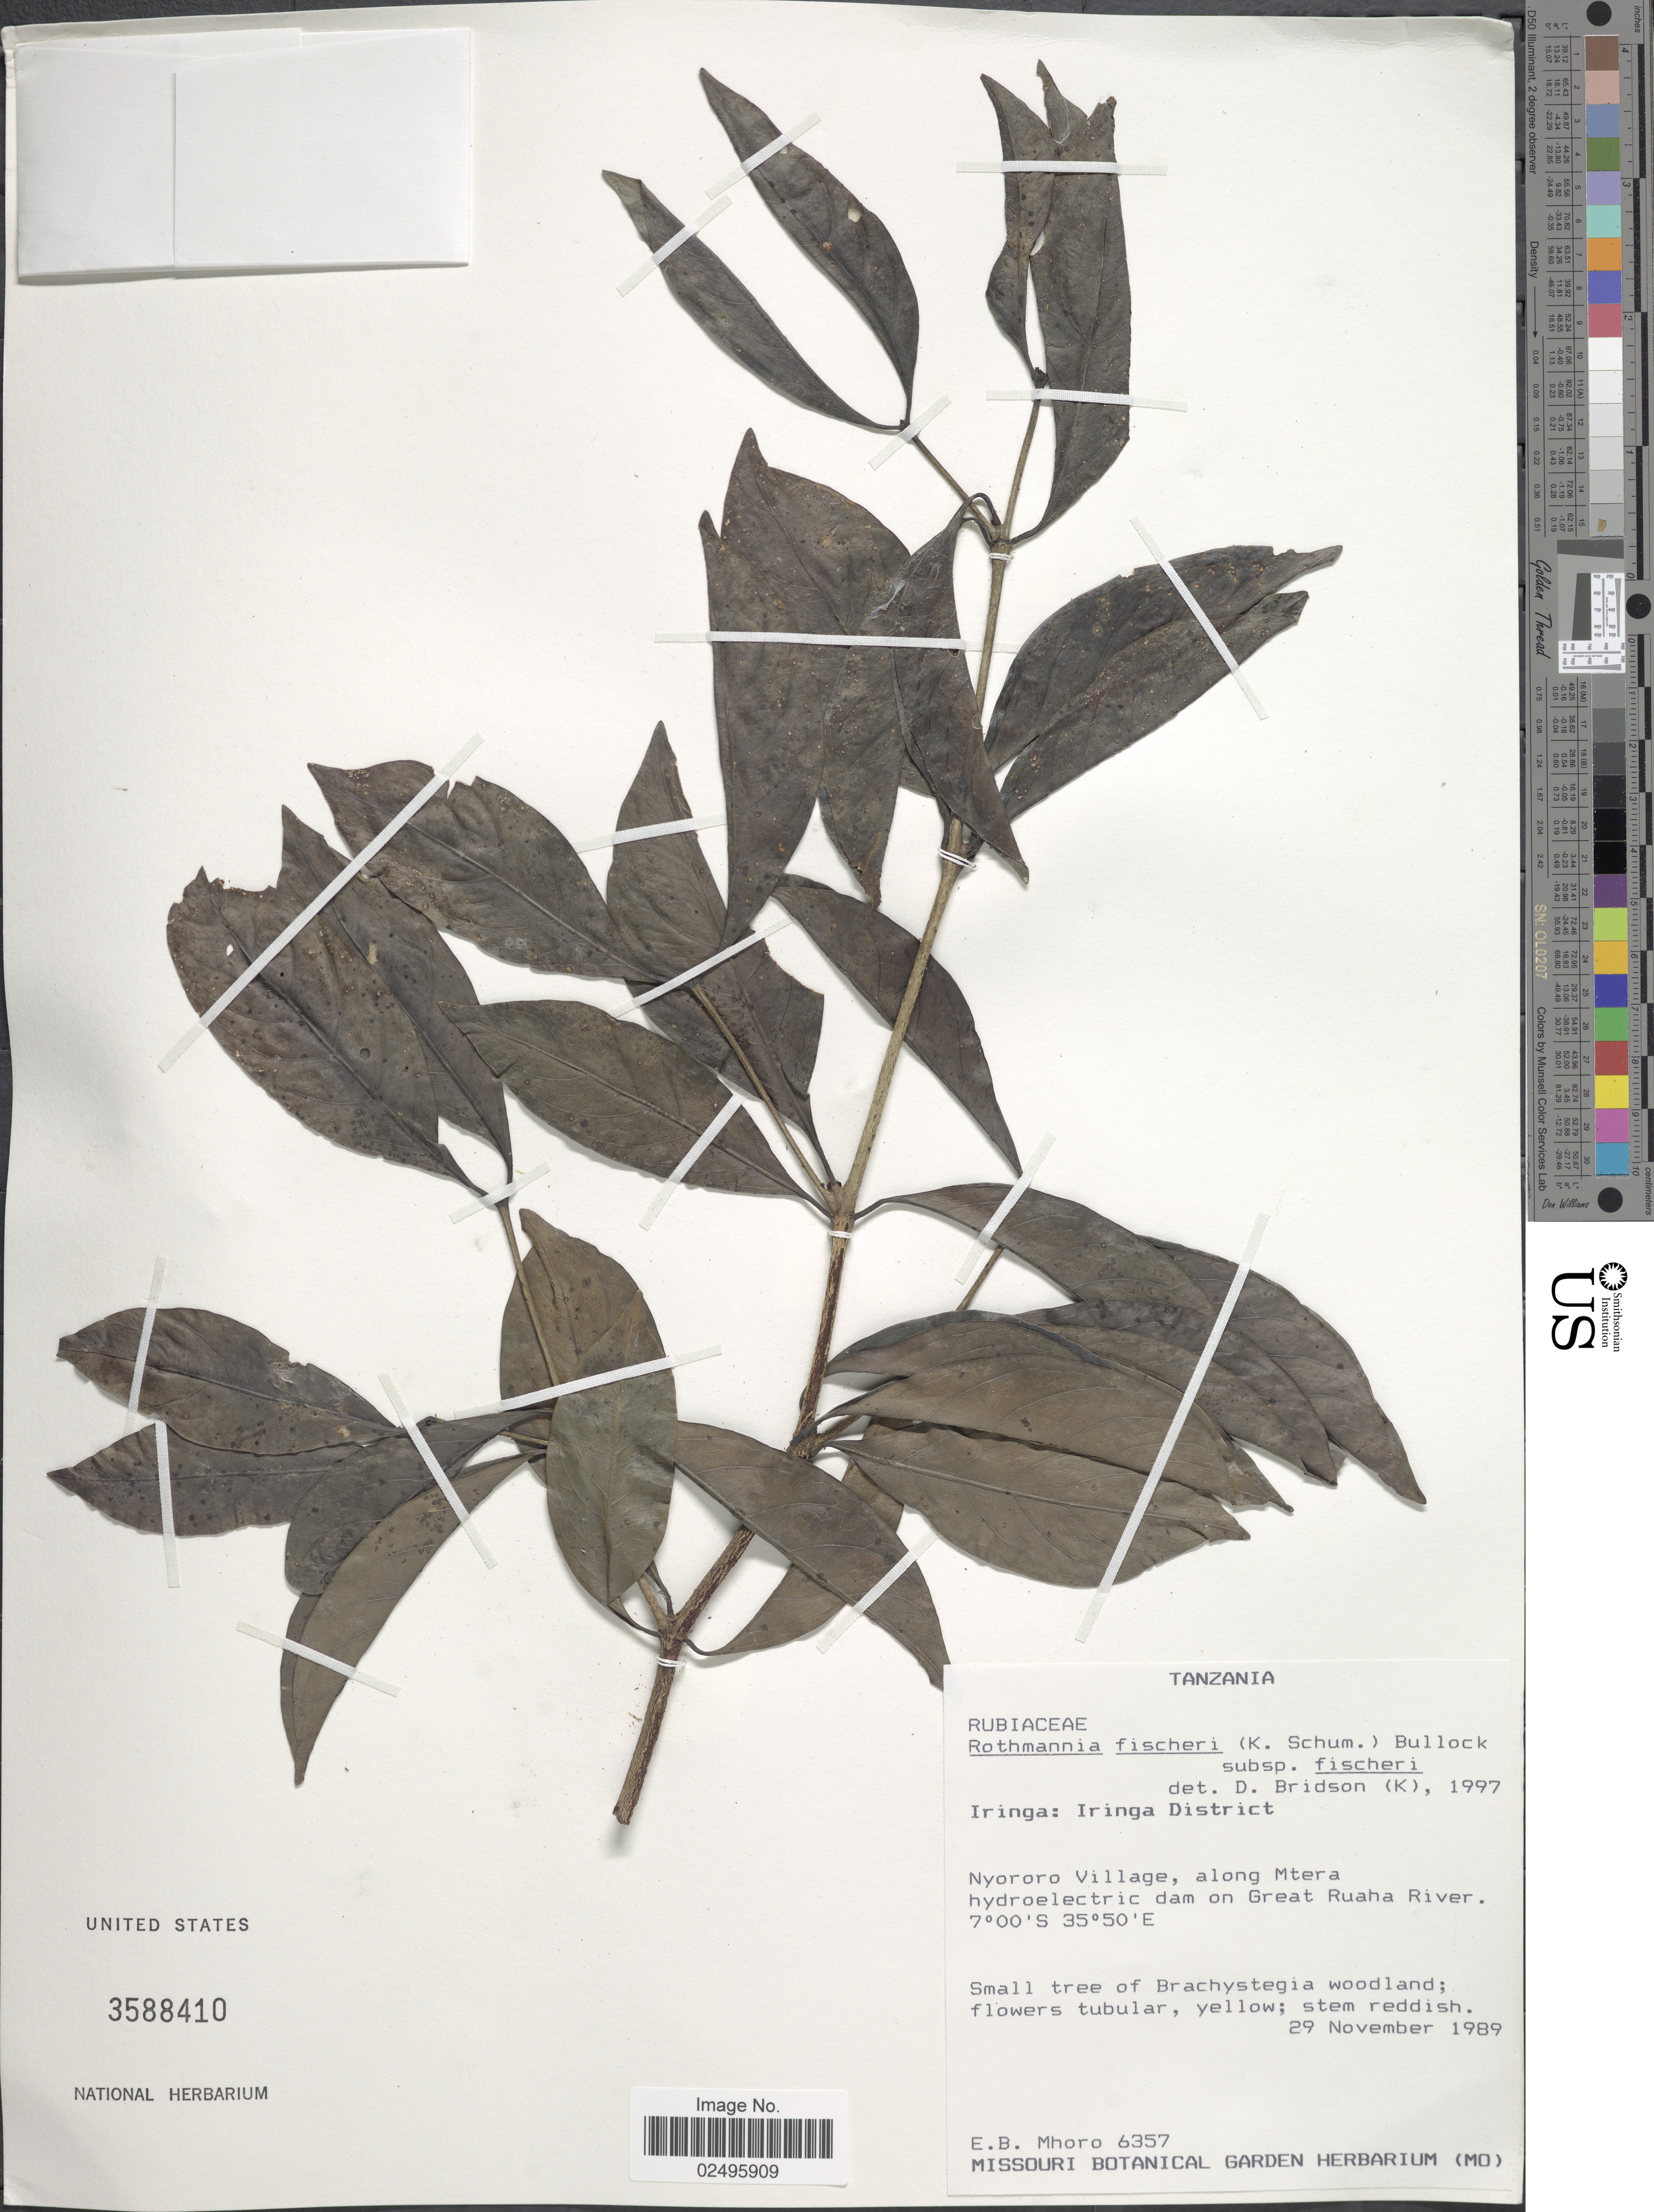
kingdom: Plantae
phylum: Tracheophyta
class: Magnoliopsida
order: Gentianales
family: Rubiaceae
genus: Rothmannia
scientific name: Rothmannia fischeri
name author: (K. Schum.) Bullock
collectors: E. Mhoro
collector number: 6357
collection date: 1989-11-29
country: Tanzania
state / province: Iringa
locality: Iringa. Nyororo Village, along Mtera hydroelectric dam on Great Ruaha River.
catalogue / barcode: US 3588410